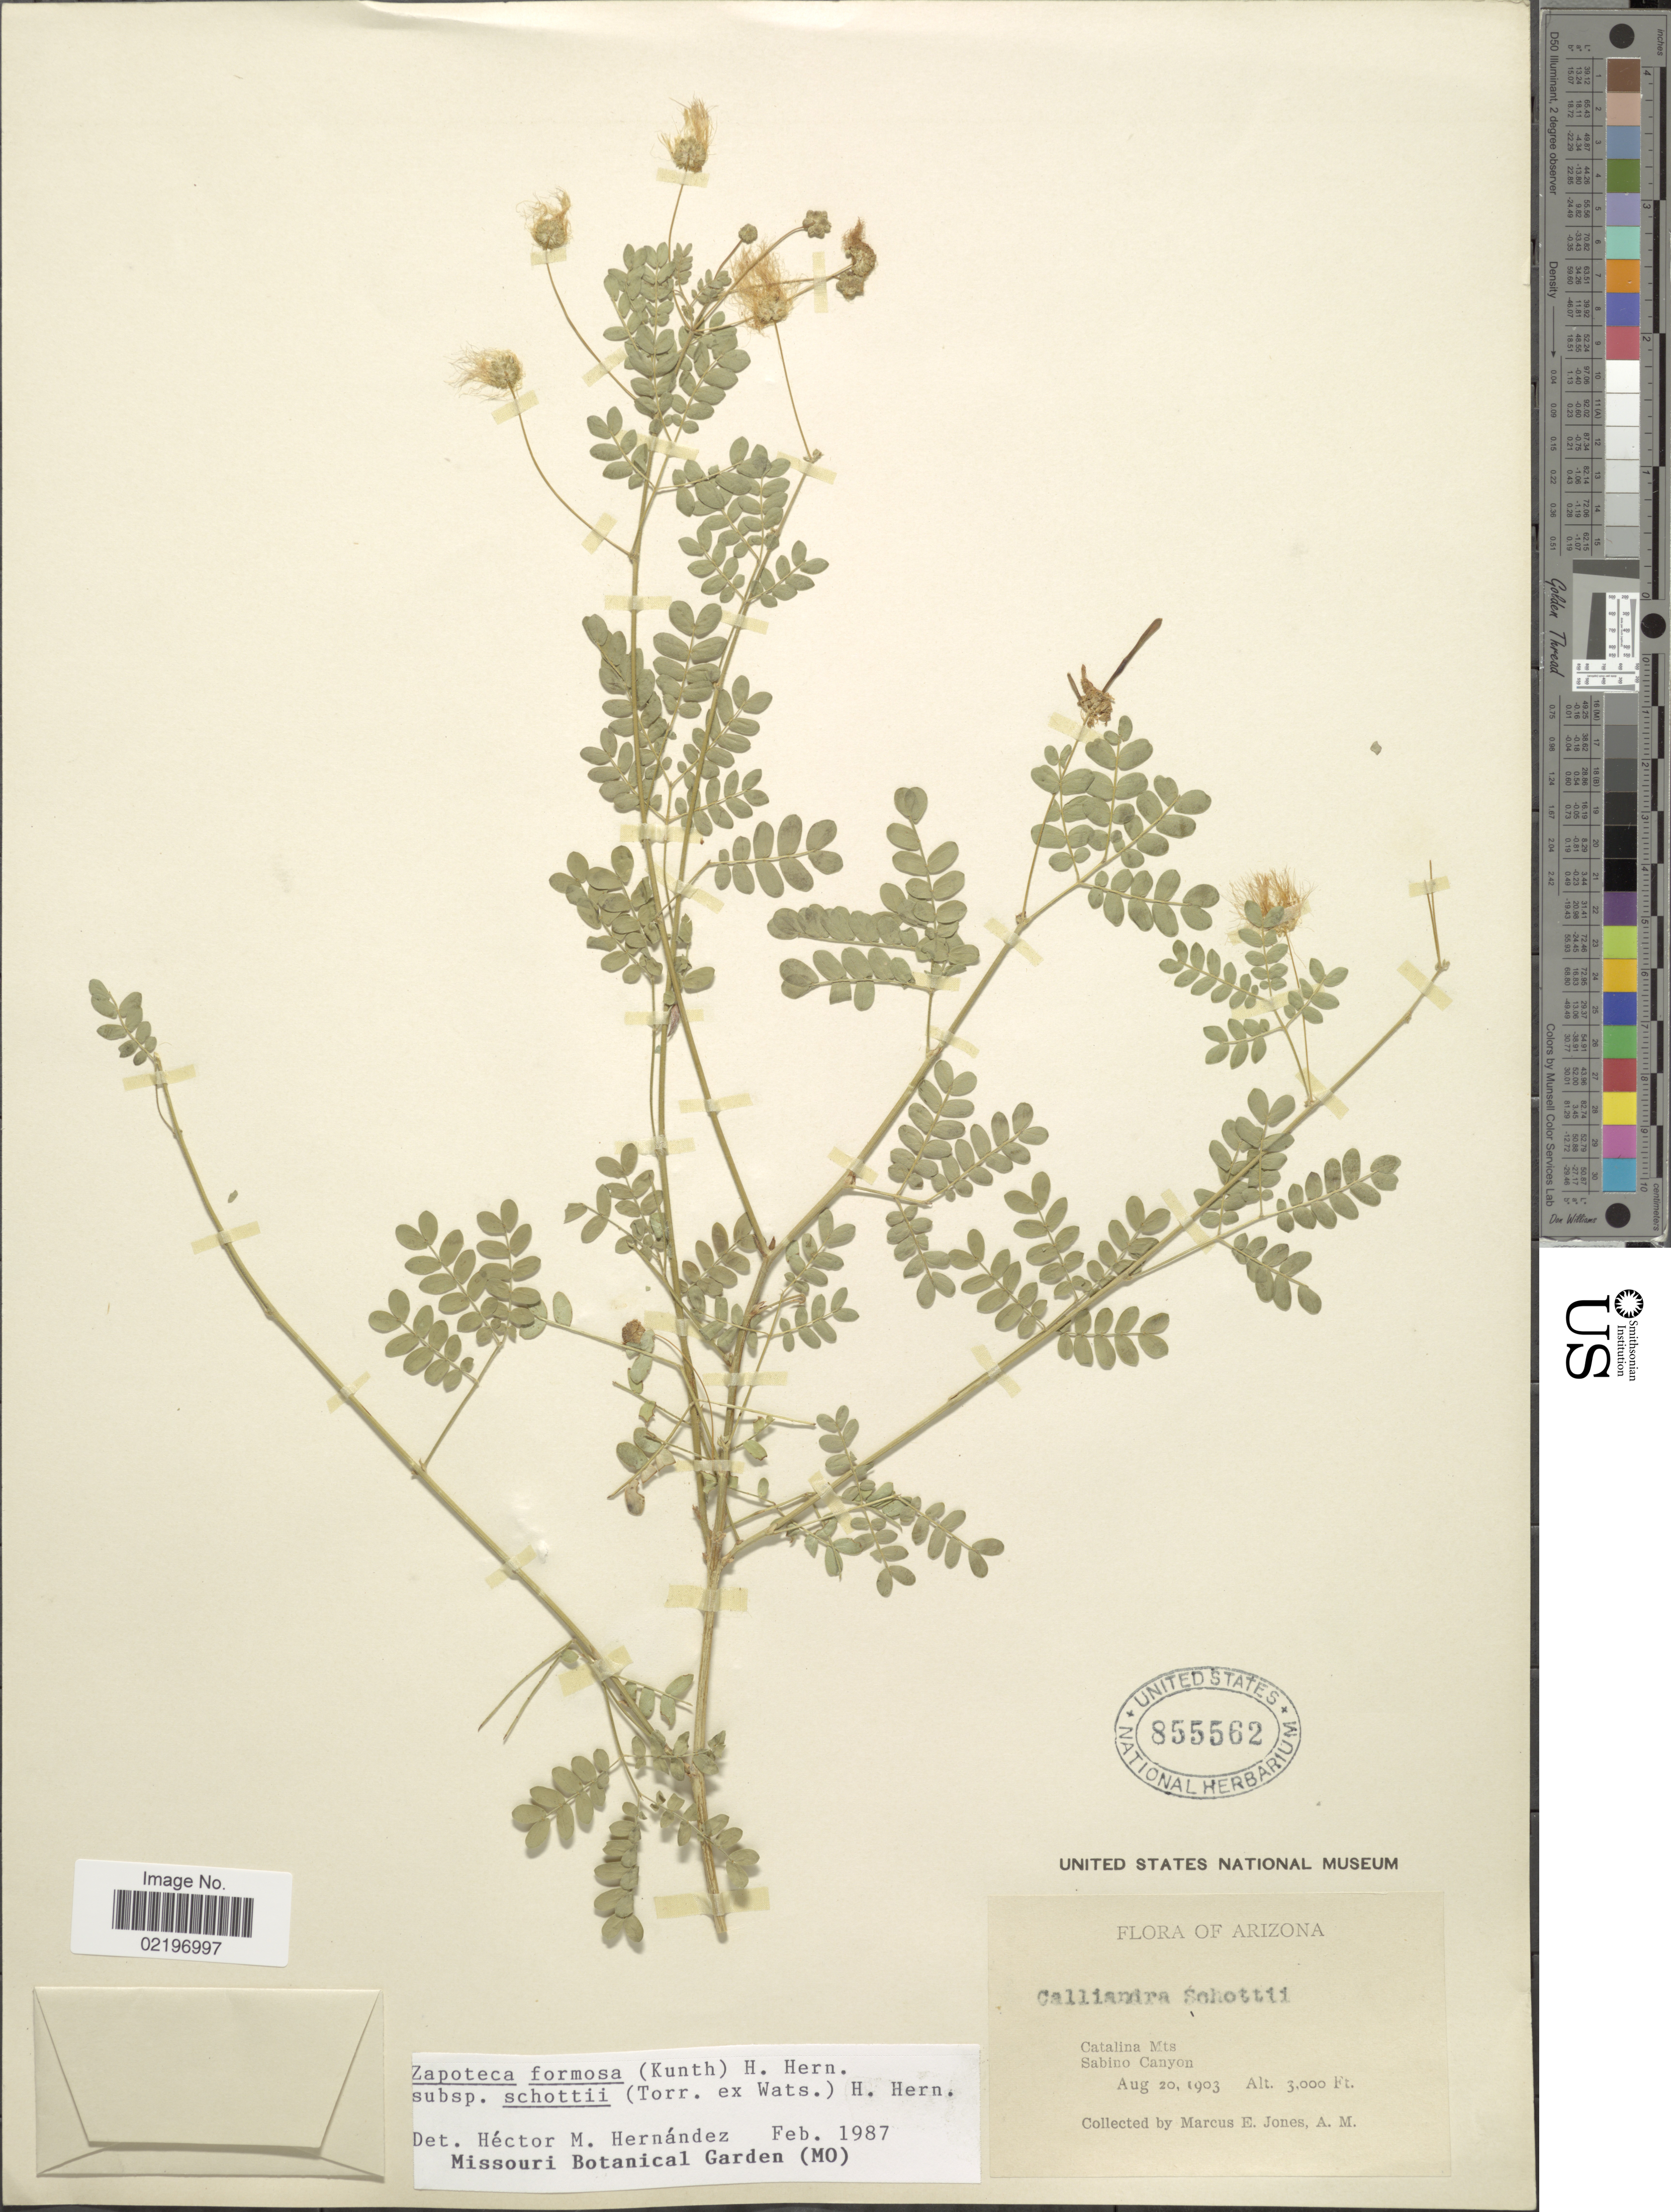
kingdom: Plantae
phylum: Tracheophyta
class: Magnoliopsida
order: Fabales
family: Fabaceae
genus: Zapoteca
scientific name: Zapoteca formosa subsp. schottii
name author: (Torr. ex S. Watson) H.M. Hern.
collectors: M. E. Jones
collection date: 1903-08-20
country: United States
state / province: Arizona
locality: Catalina Mts. Sabino Canyon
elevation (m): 914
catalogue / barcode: US 855532